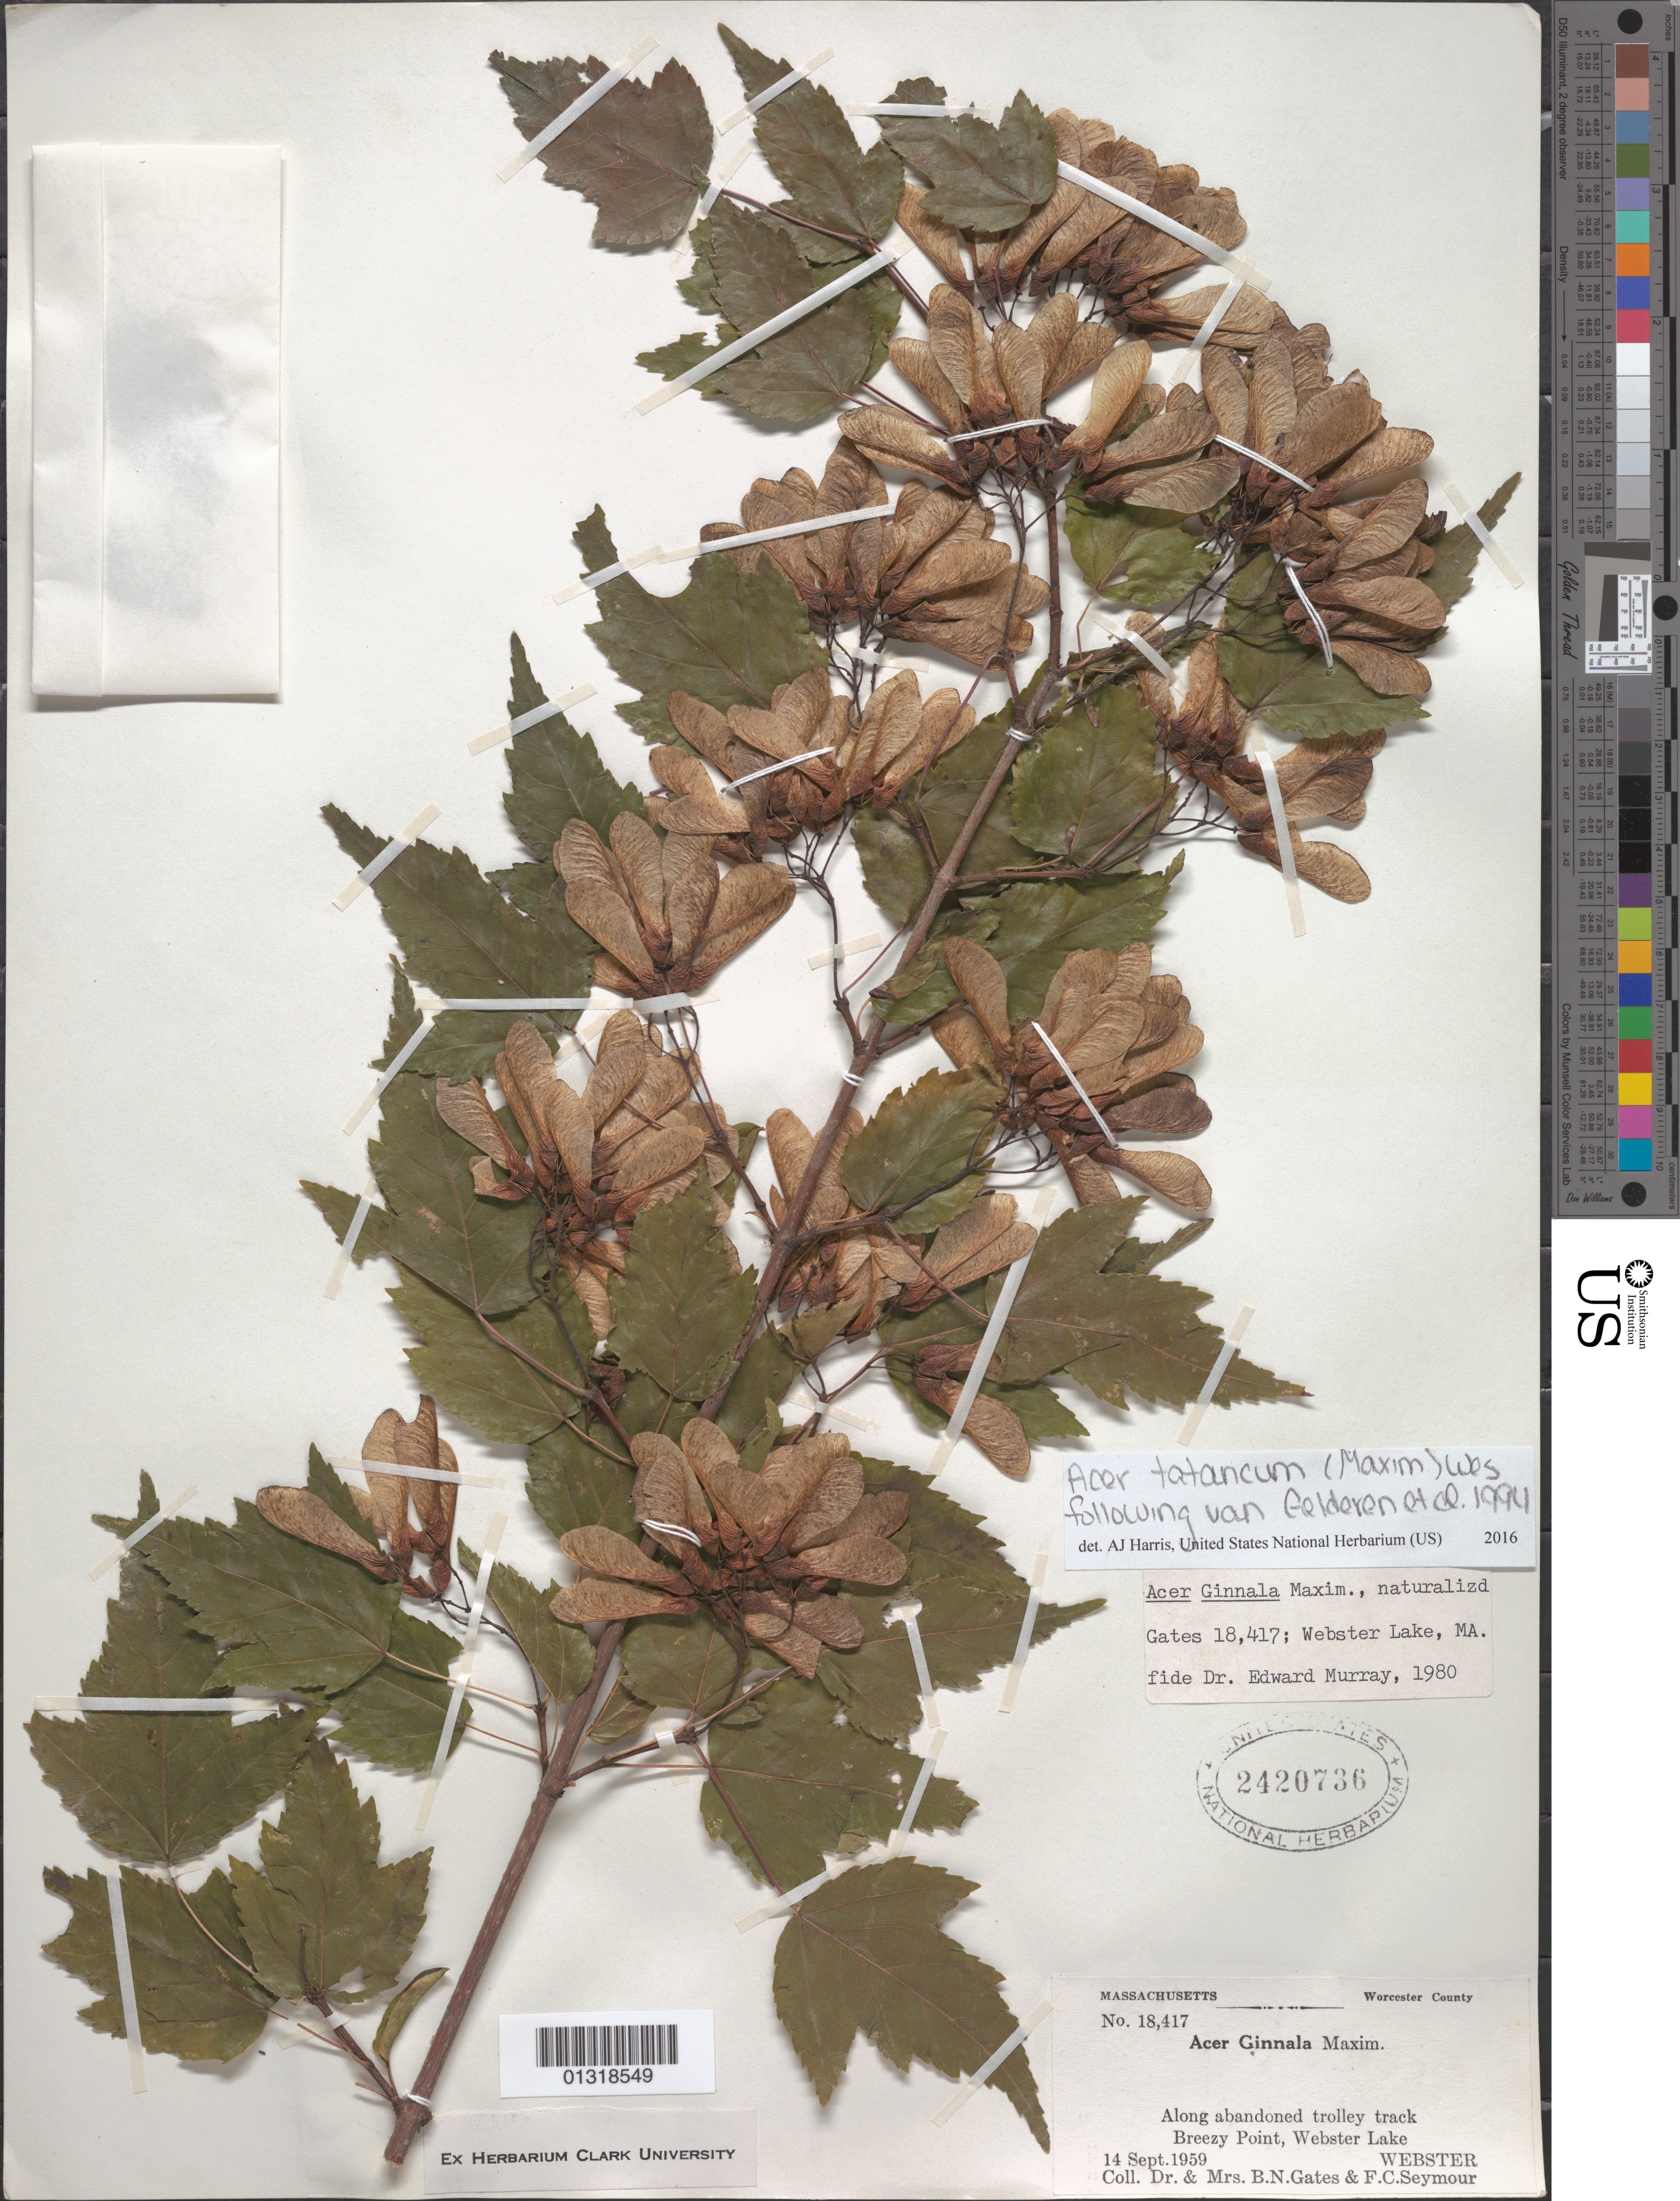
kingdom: Plantae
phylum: Tracheophyta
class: Magnoliopsida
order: Sapindales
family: Sapindaceae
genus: Acer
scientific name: Acer tataricum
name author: L.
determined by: Harris, A. J.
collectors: B. N. Gates, W. Gates & F. C. Seymour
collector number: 18417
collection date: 1959-09-14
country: United States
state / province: Massachusetts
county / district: Worcester County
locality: Worcester County, Webster, Breezy Point, Webster Lake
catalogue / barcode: US 2420736